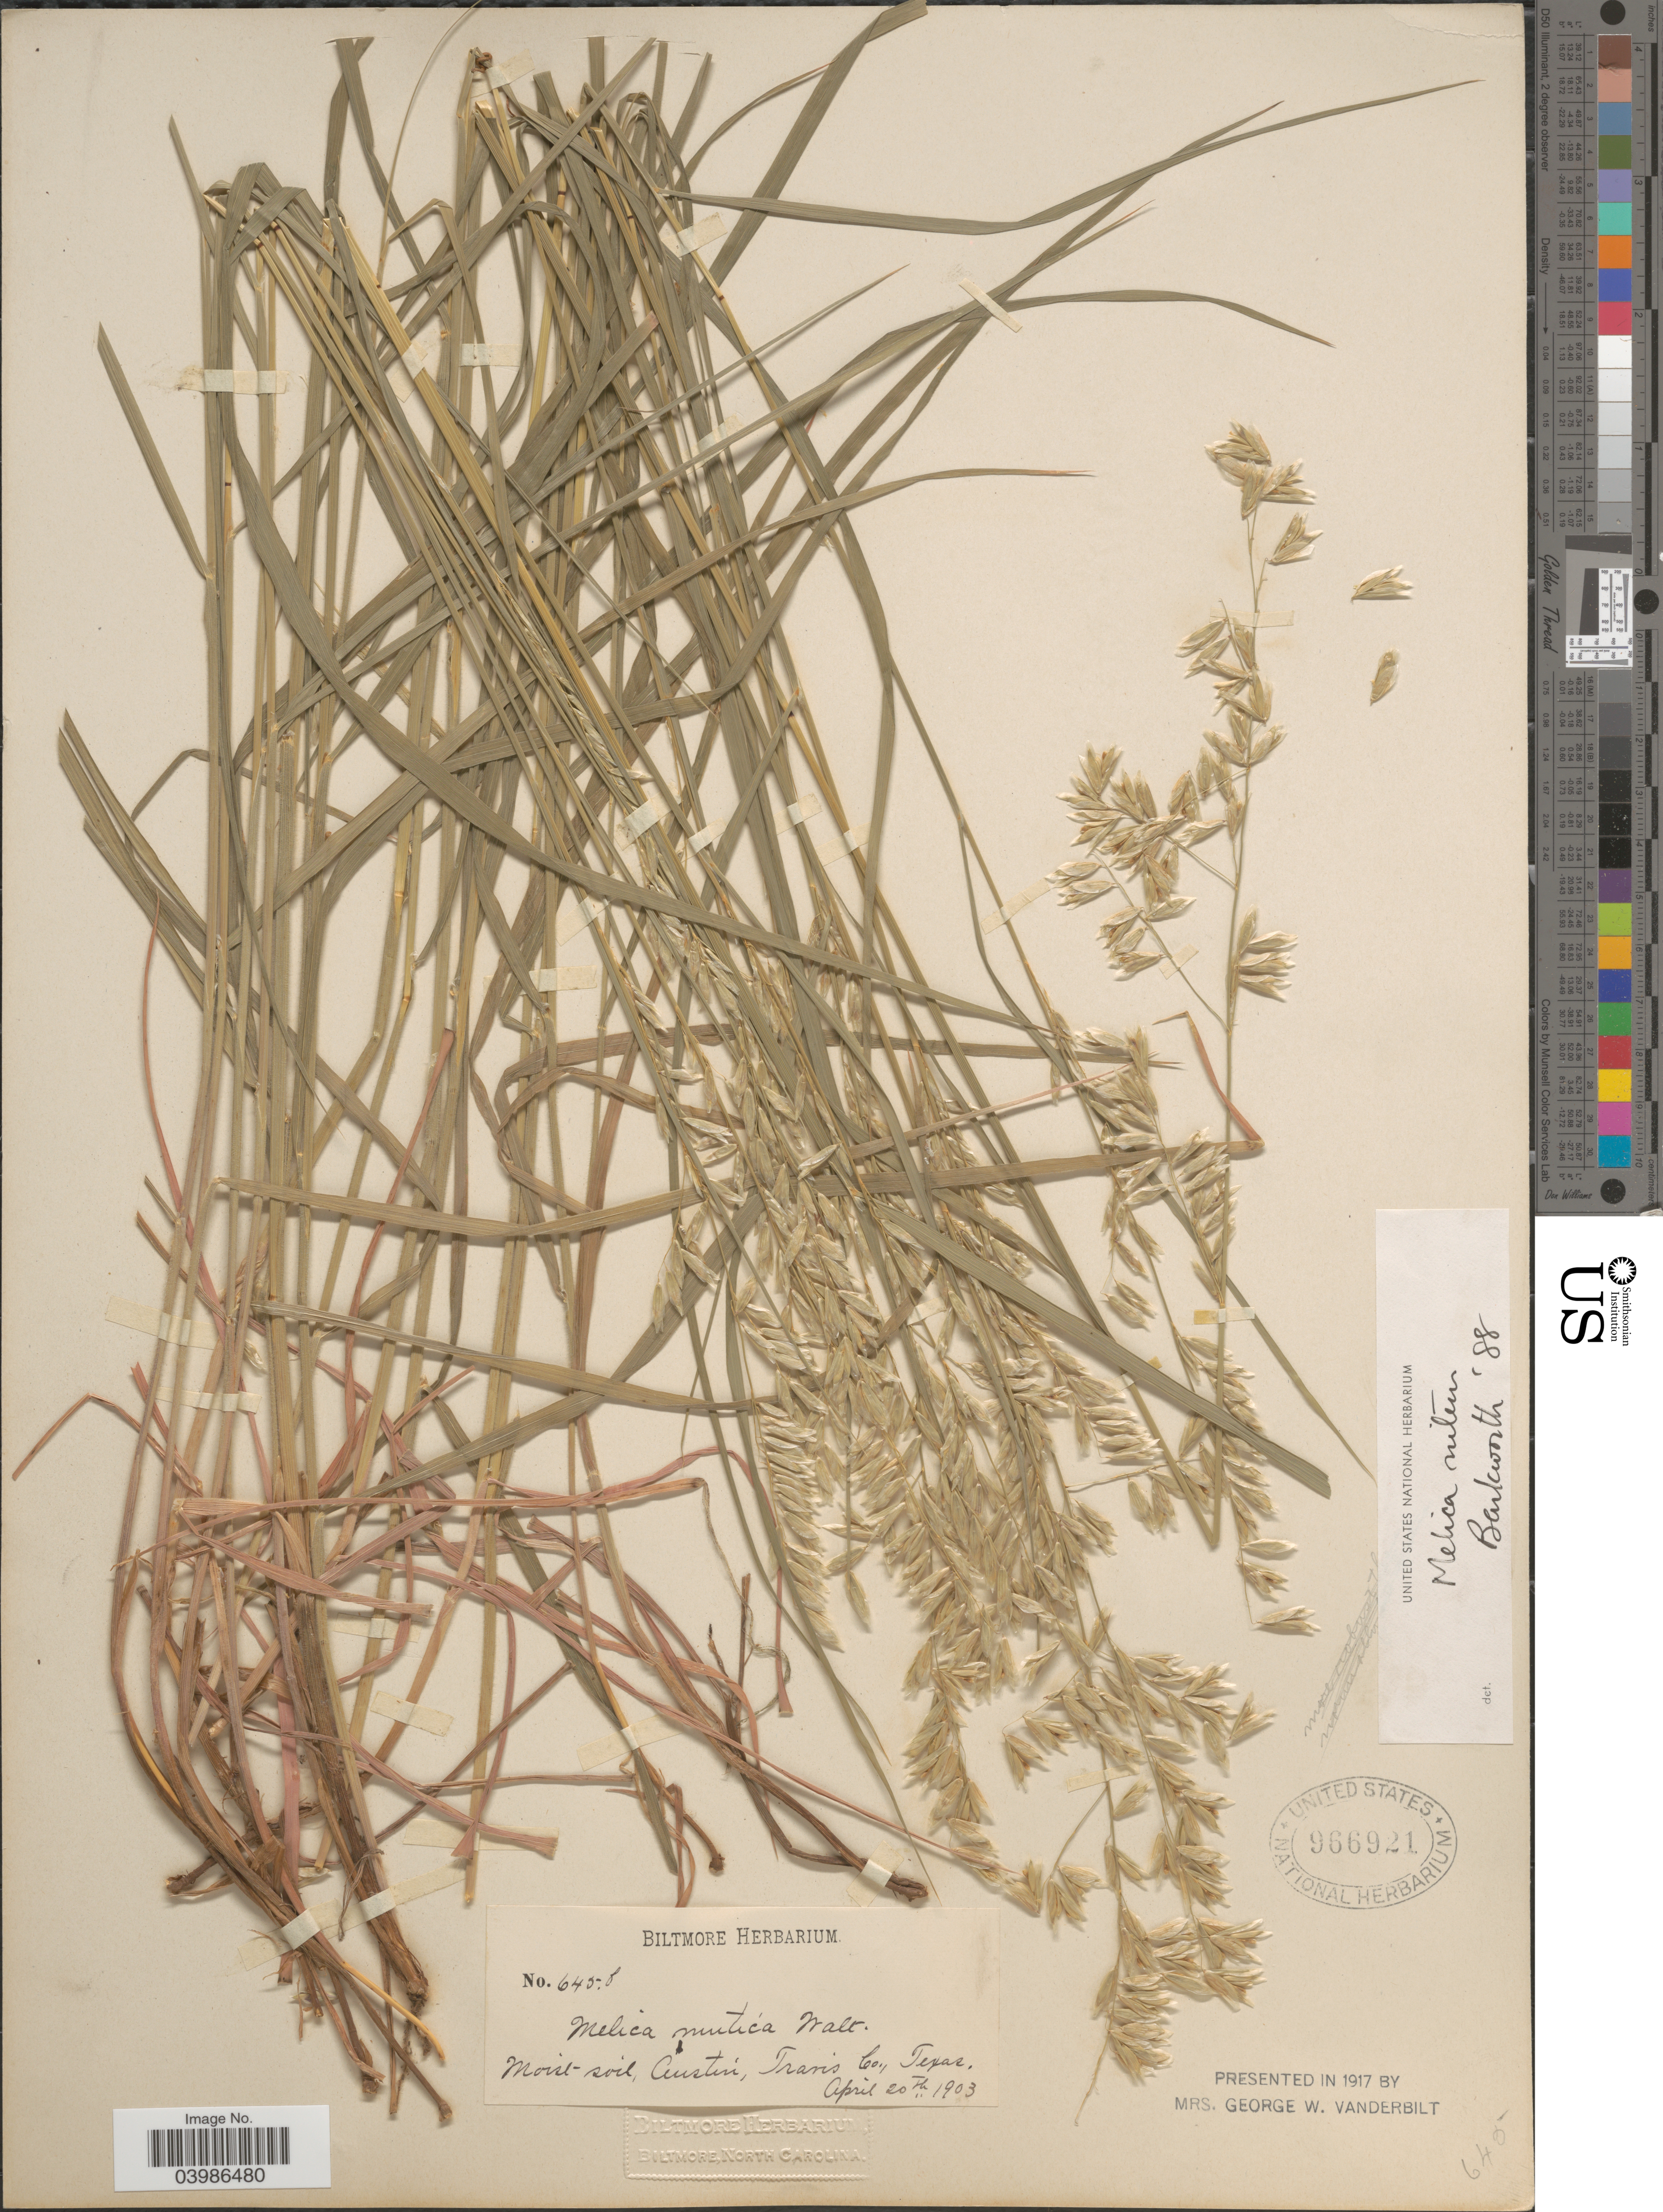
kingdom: Plantae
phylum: Tracheophyta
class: Liliopsida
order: Poales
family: Poaceae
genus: Melica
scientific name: Melica nitens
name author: (Scribn.) Nutt. ex Piper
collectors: ex herb. Biltmore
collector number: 645f*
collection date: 1903-04-20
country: United States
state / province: Texas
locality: Austin, Travis Co.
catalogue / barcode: US 966921